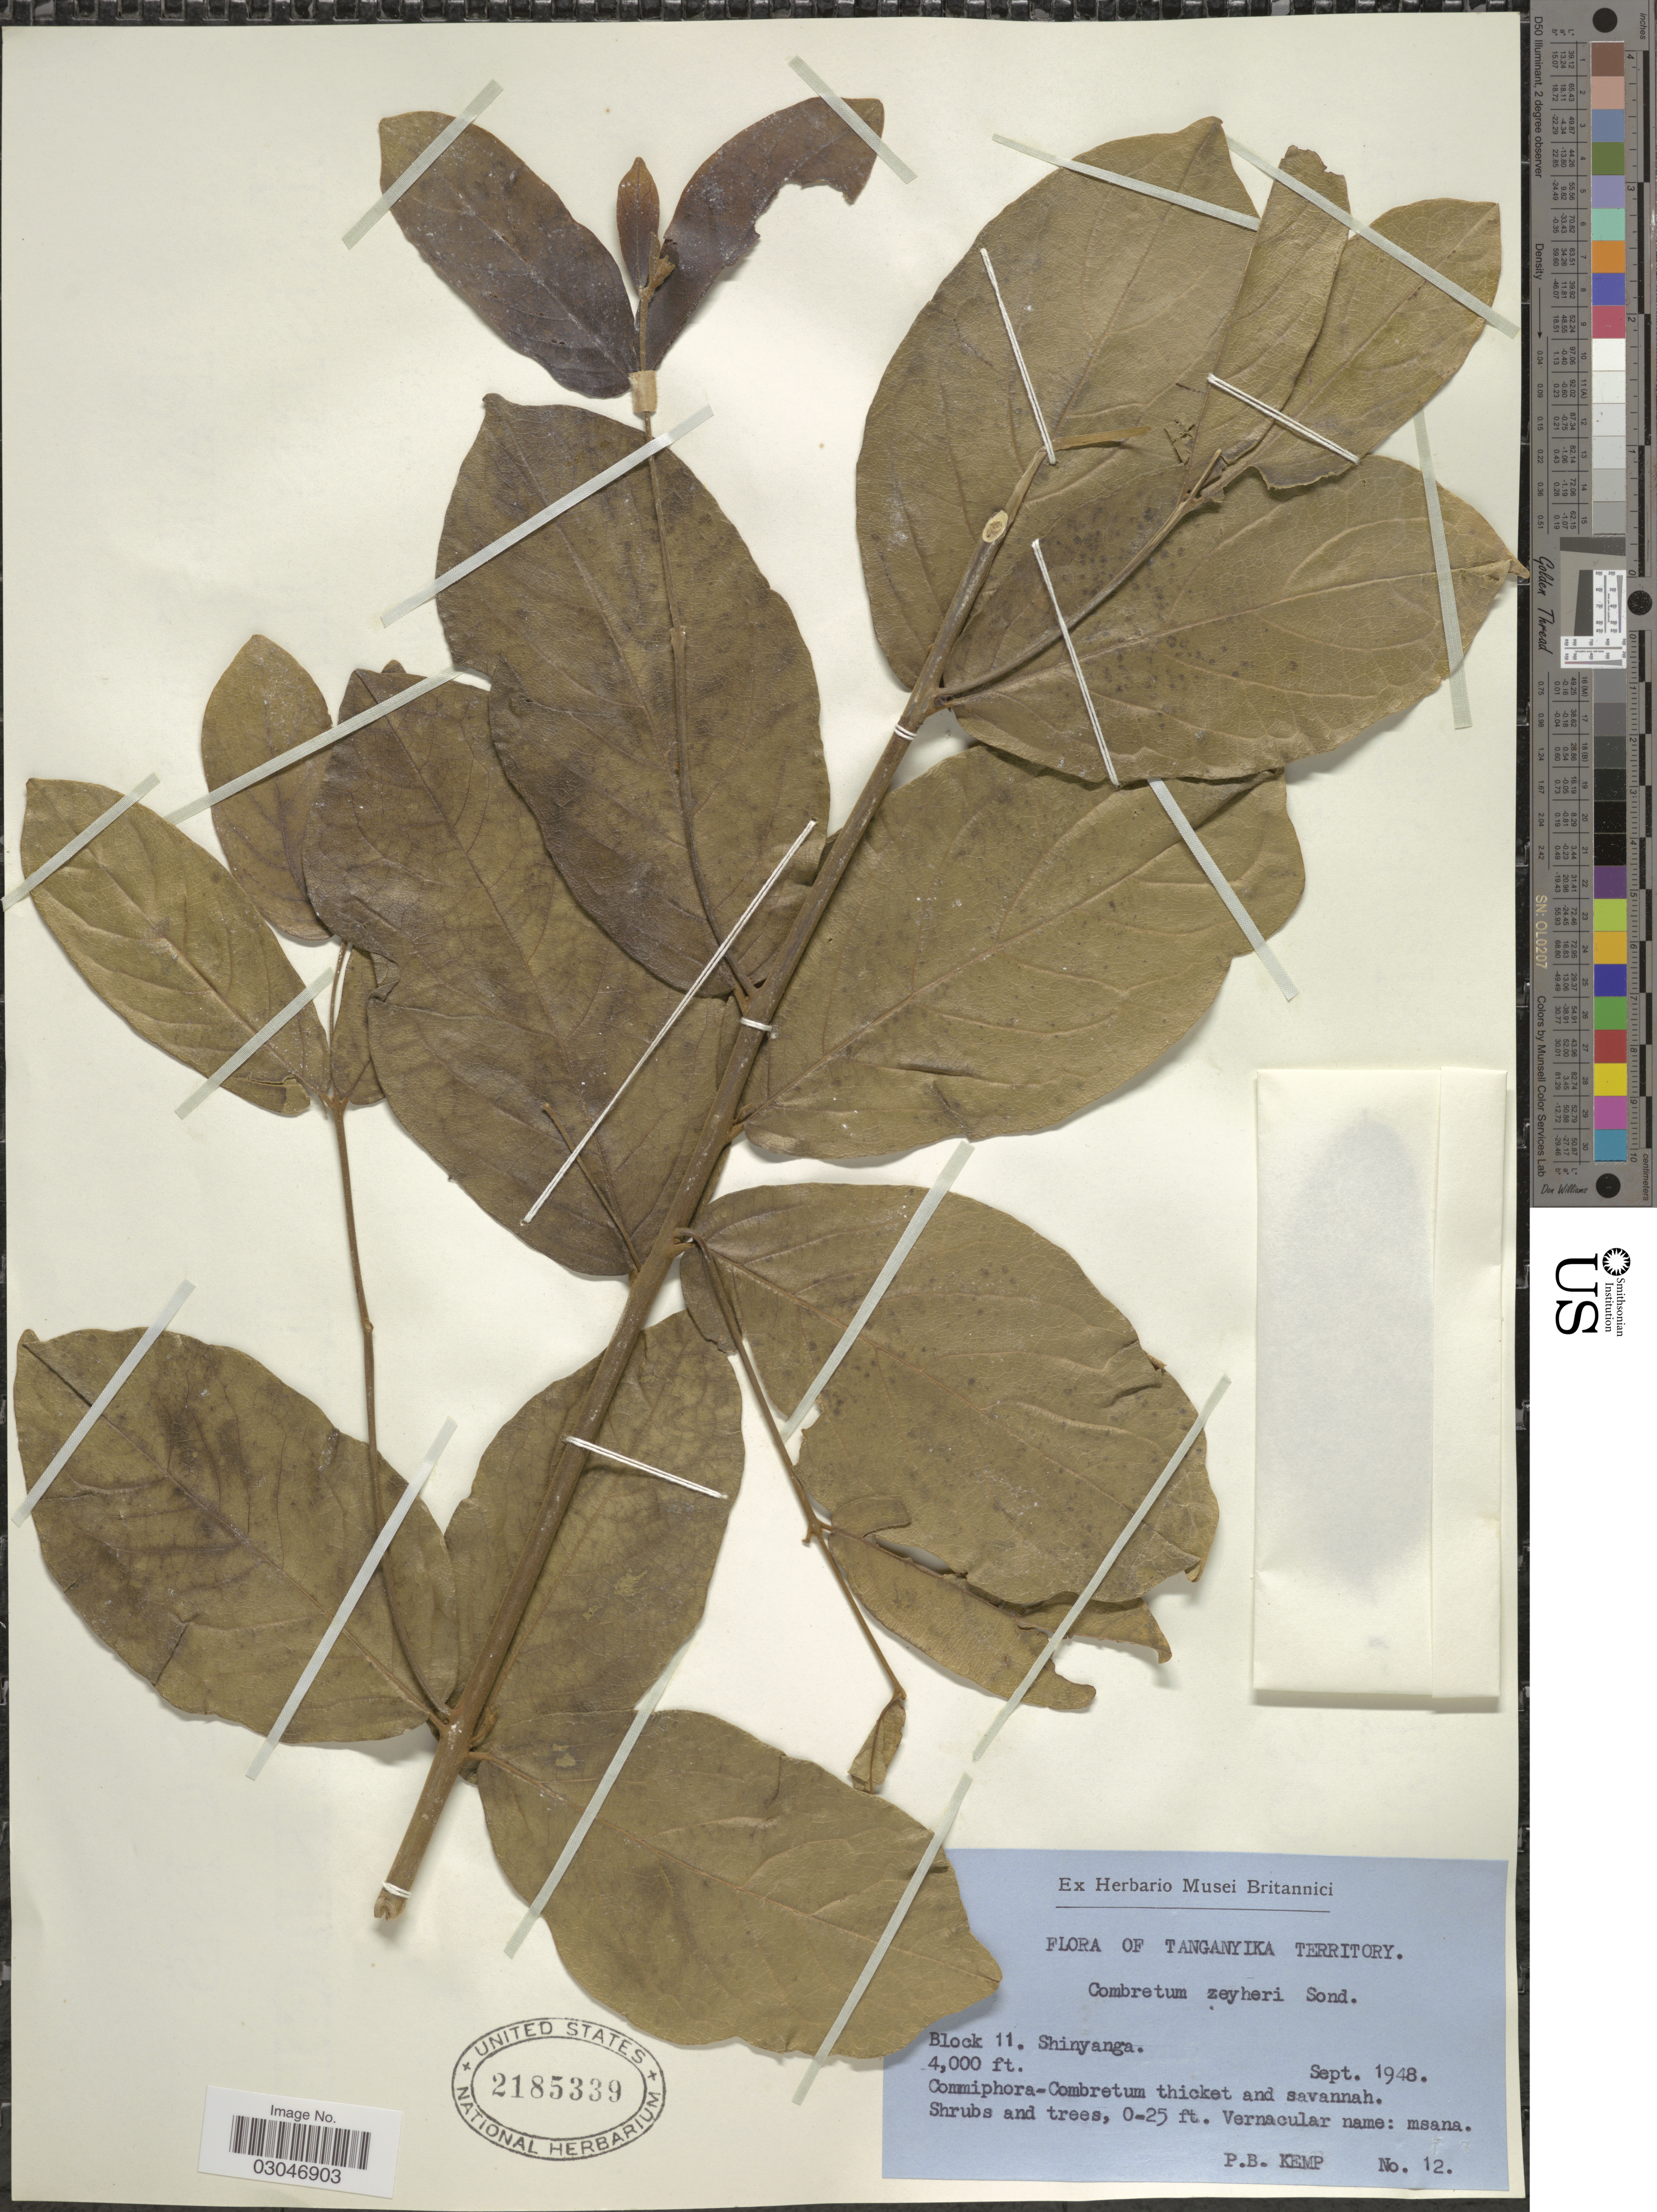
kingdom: Plantae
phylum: Tracheophyta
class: Magnoliopsida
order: Myrtales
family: Combretaceae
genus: Combretum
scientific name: Combretum zeyheri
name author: Sond.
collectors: P. Kemp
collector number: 12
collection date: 1948-09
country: Tanzania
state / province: Shinyanga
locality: Tanganyika Territory, Block 11. Shinyanga.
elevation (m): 1219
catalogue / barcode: US 2185339